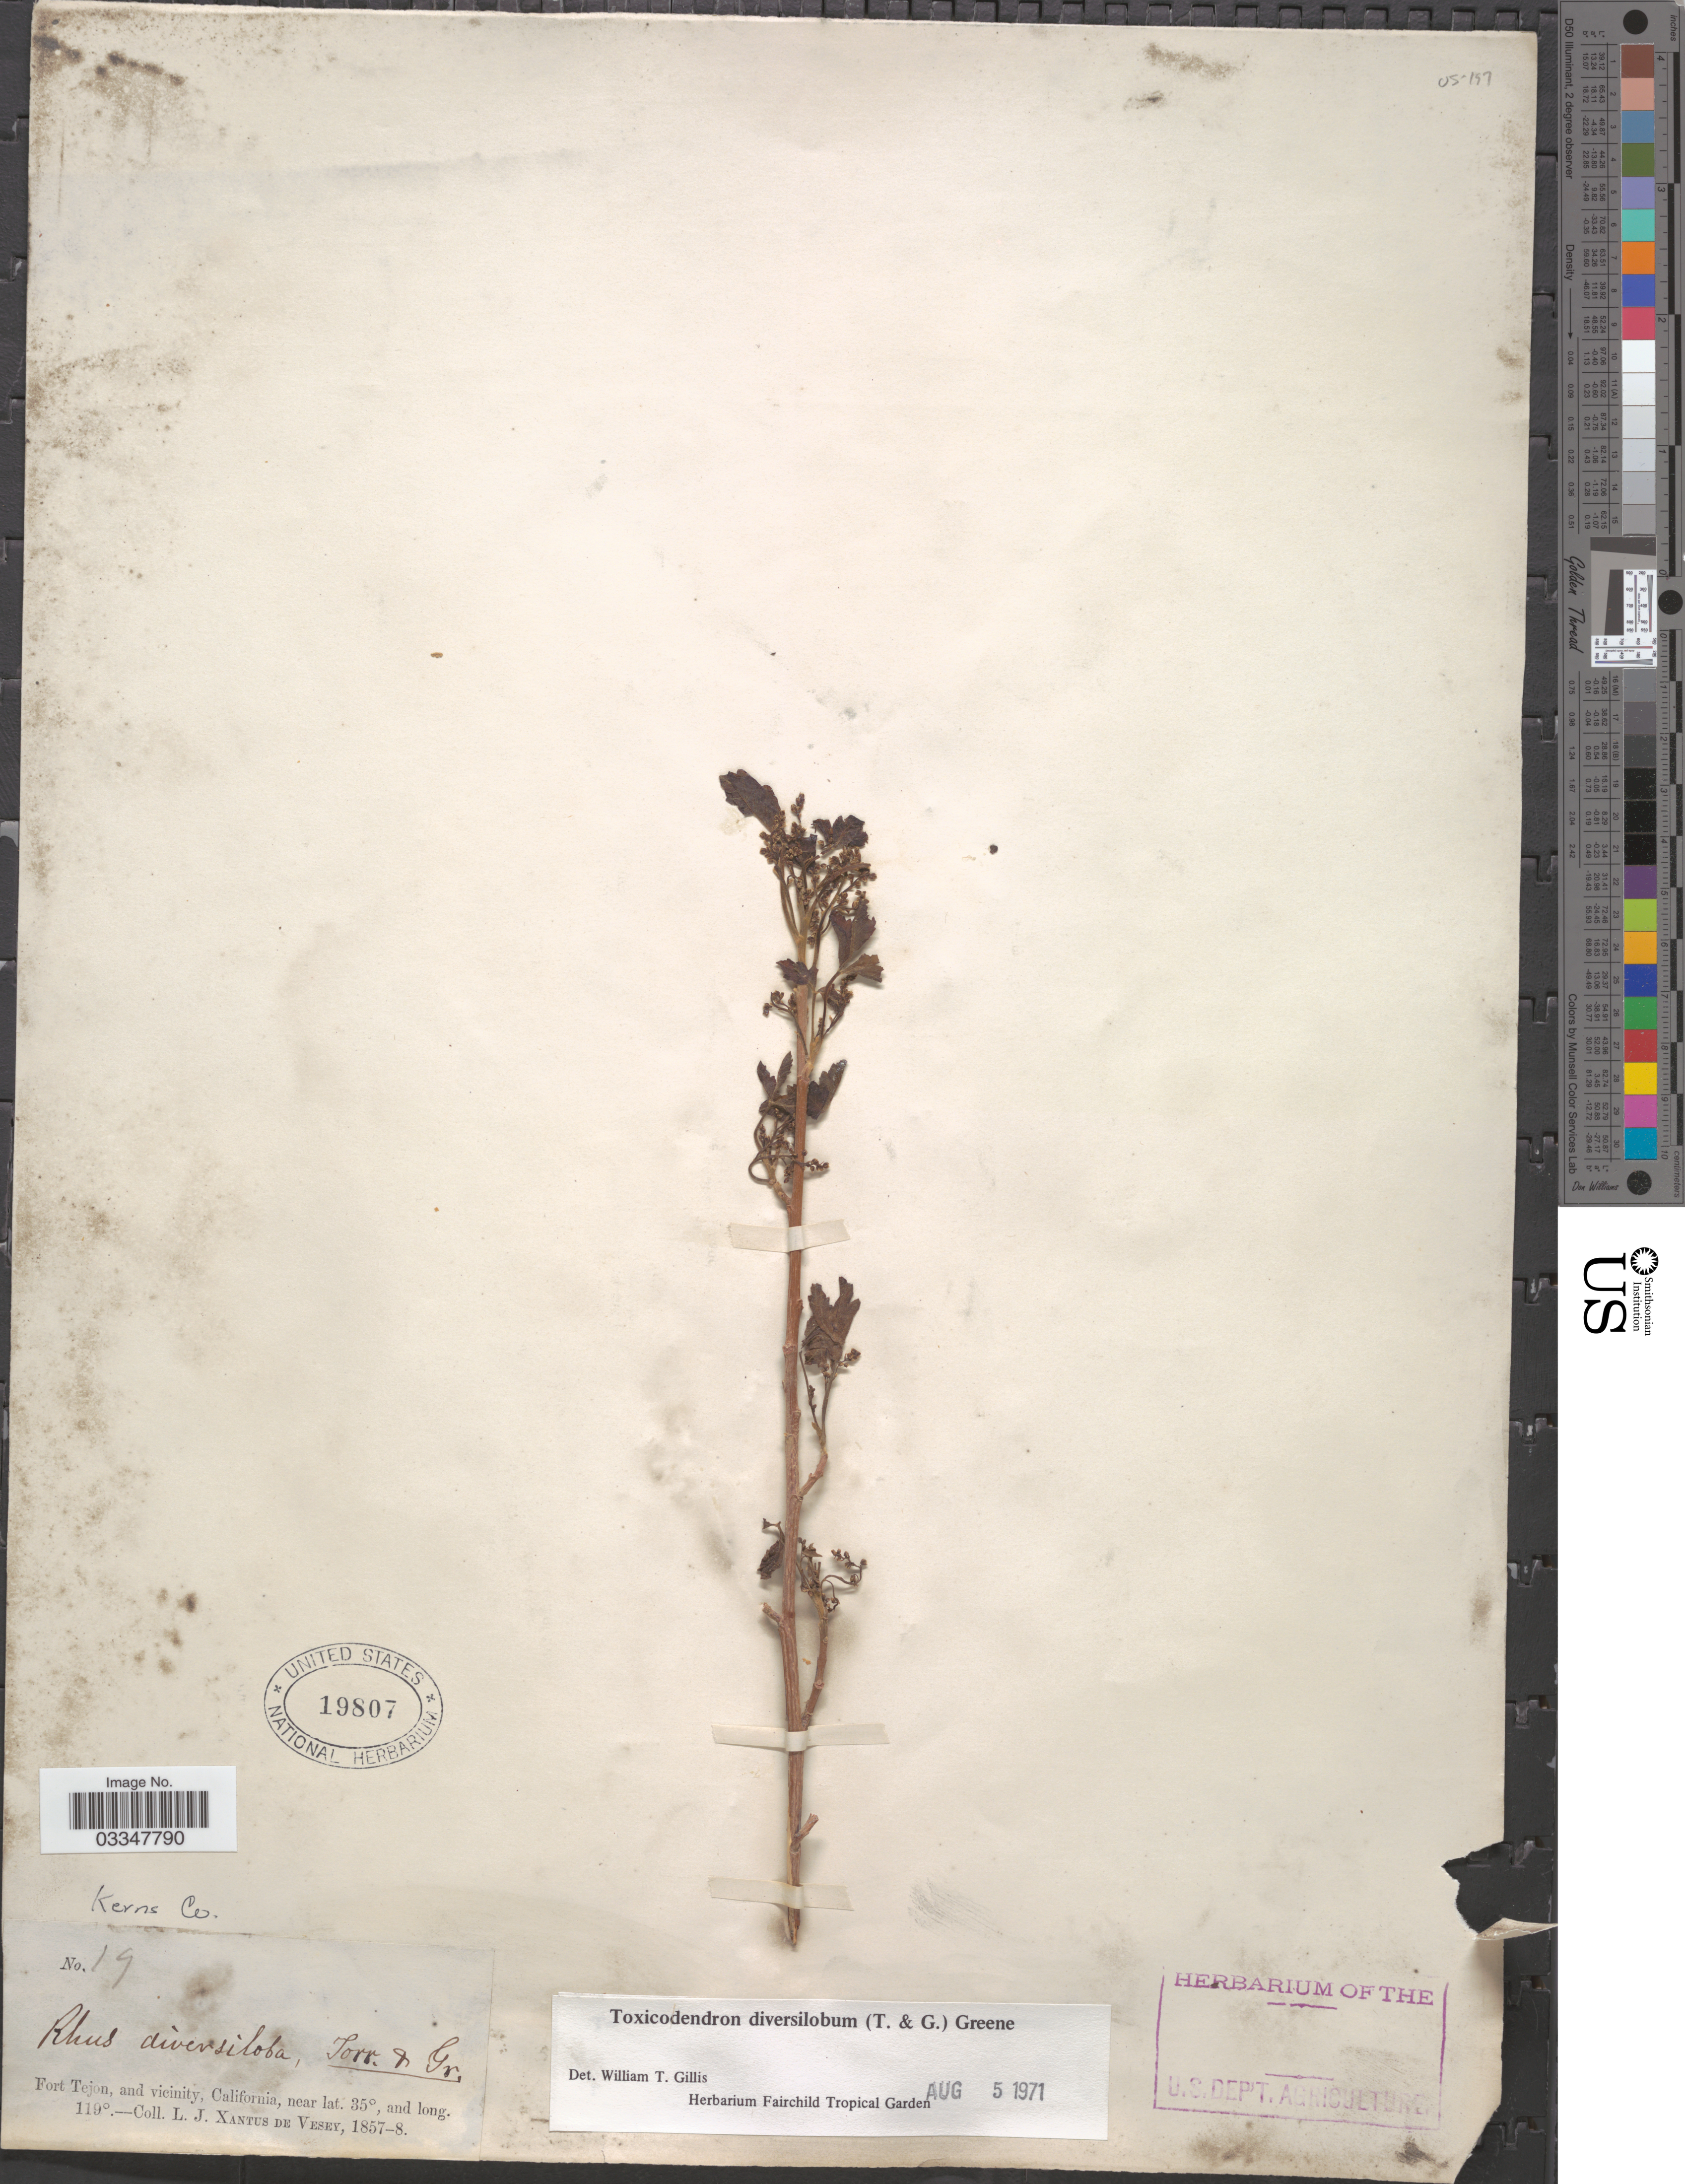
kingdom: Plantae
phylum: Tracheophyta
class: Magnoliopsida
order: Sapindales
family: Anacardiaceae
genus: Toxicodendron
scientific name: Toxicodendron diversilobum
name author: (Torr. & A. Gray) Greene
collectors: L. Xantus de Vesey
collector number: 19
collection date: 1857/1888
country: United States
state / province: California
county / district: Kern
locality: Kerns Co. Fort Tejon, and vicinity.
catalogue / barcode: US 19807